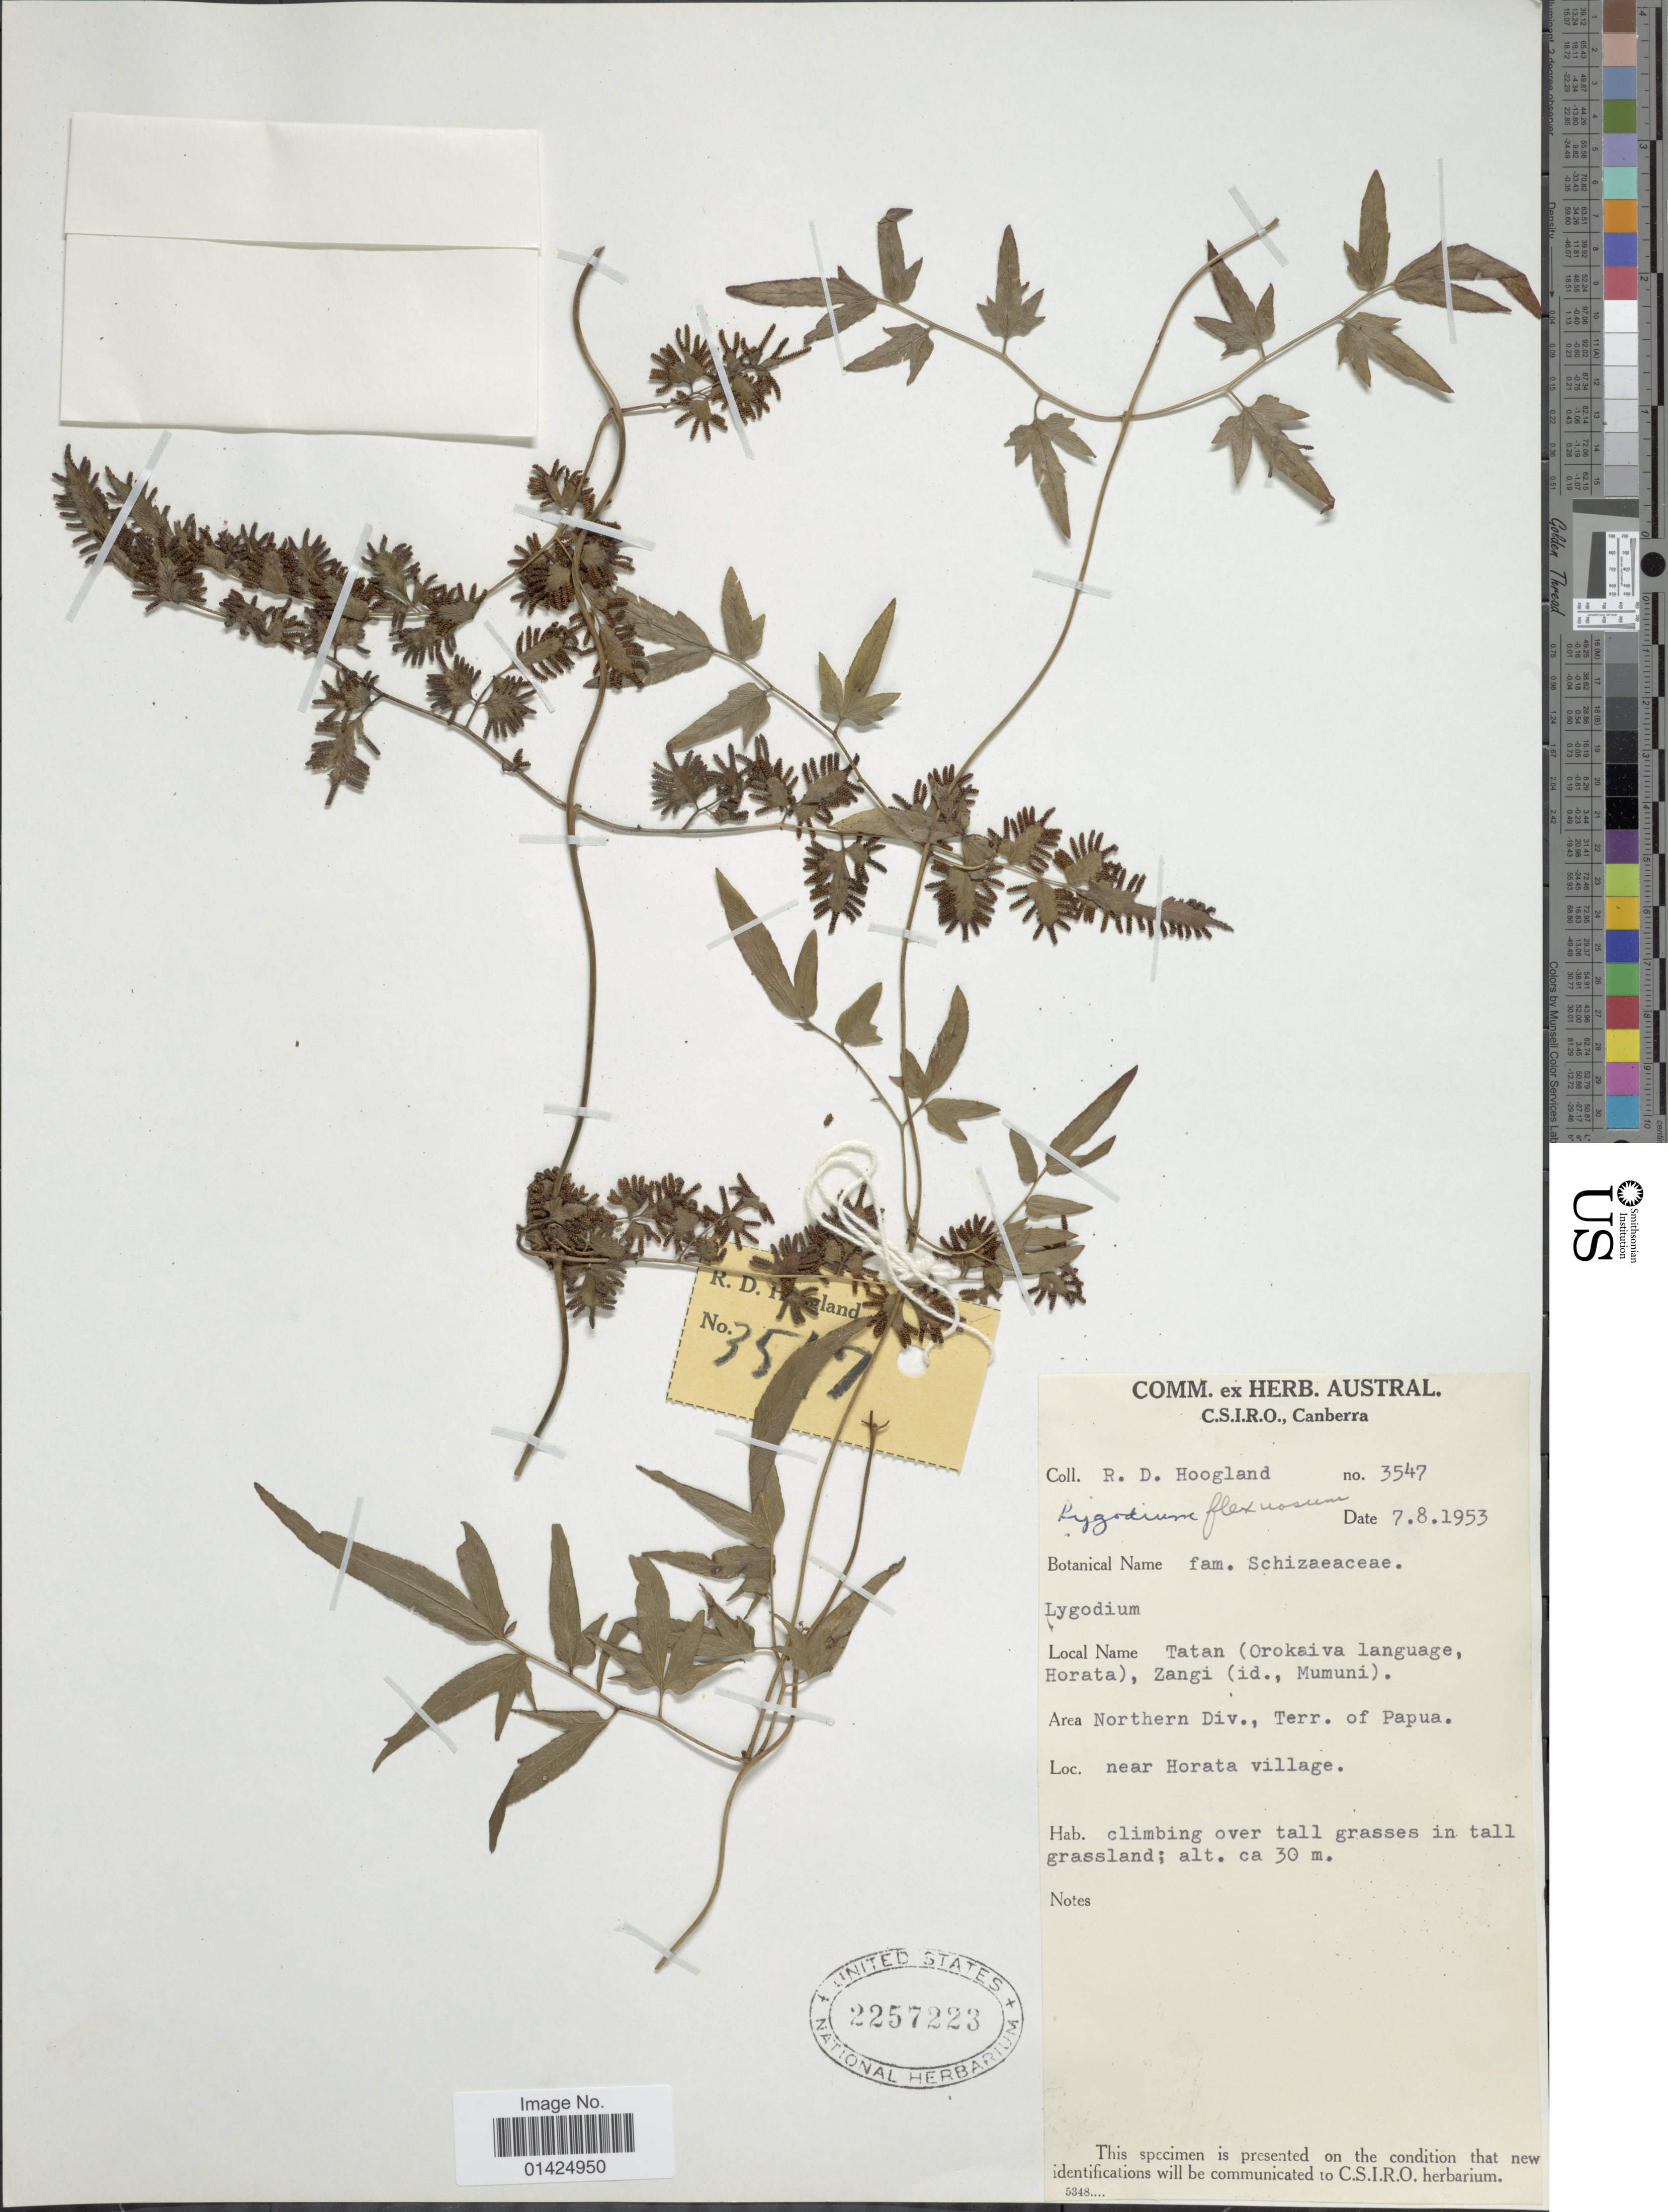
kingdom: Plantae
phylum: Tracheophyta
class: Polypodiopsida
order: Schizaeales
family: Lygodiaceae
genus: Lygodium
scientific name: Lygodium flexuosum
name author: Sw.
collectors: R. D. Hoogland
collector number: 3547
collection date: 1953-08-07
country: Papua New Guinea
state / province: Northern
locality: Tatan (Orokaiva language, Horata), Zangi (id., Mumuni). Northern Div., Terr. of Papua, near Horata village.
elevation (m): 30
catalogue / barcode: US 2257223